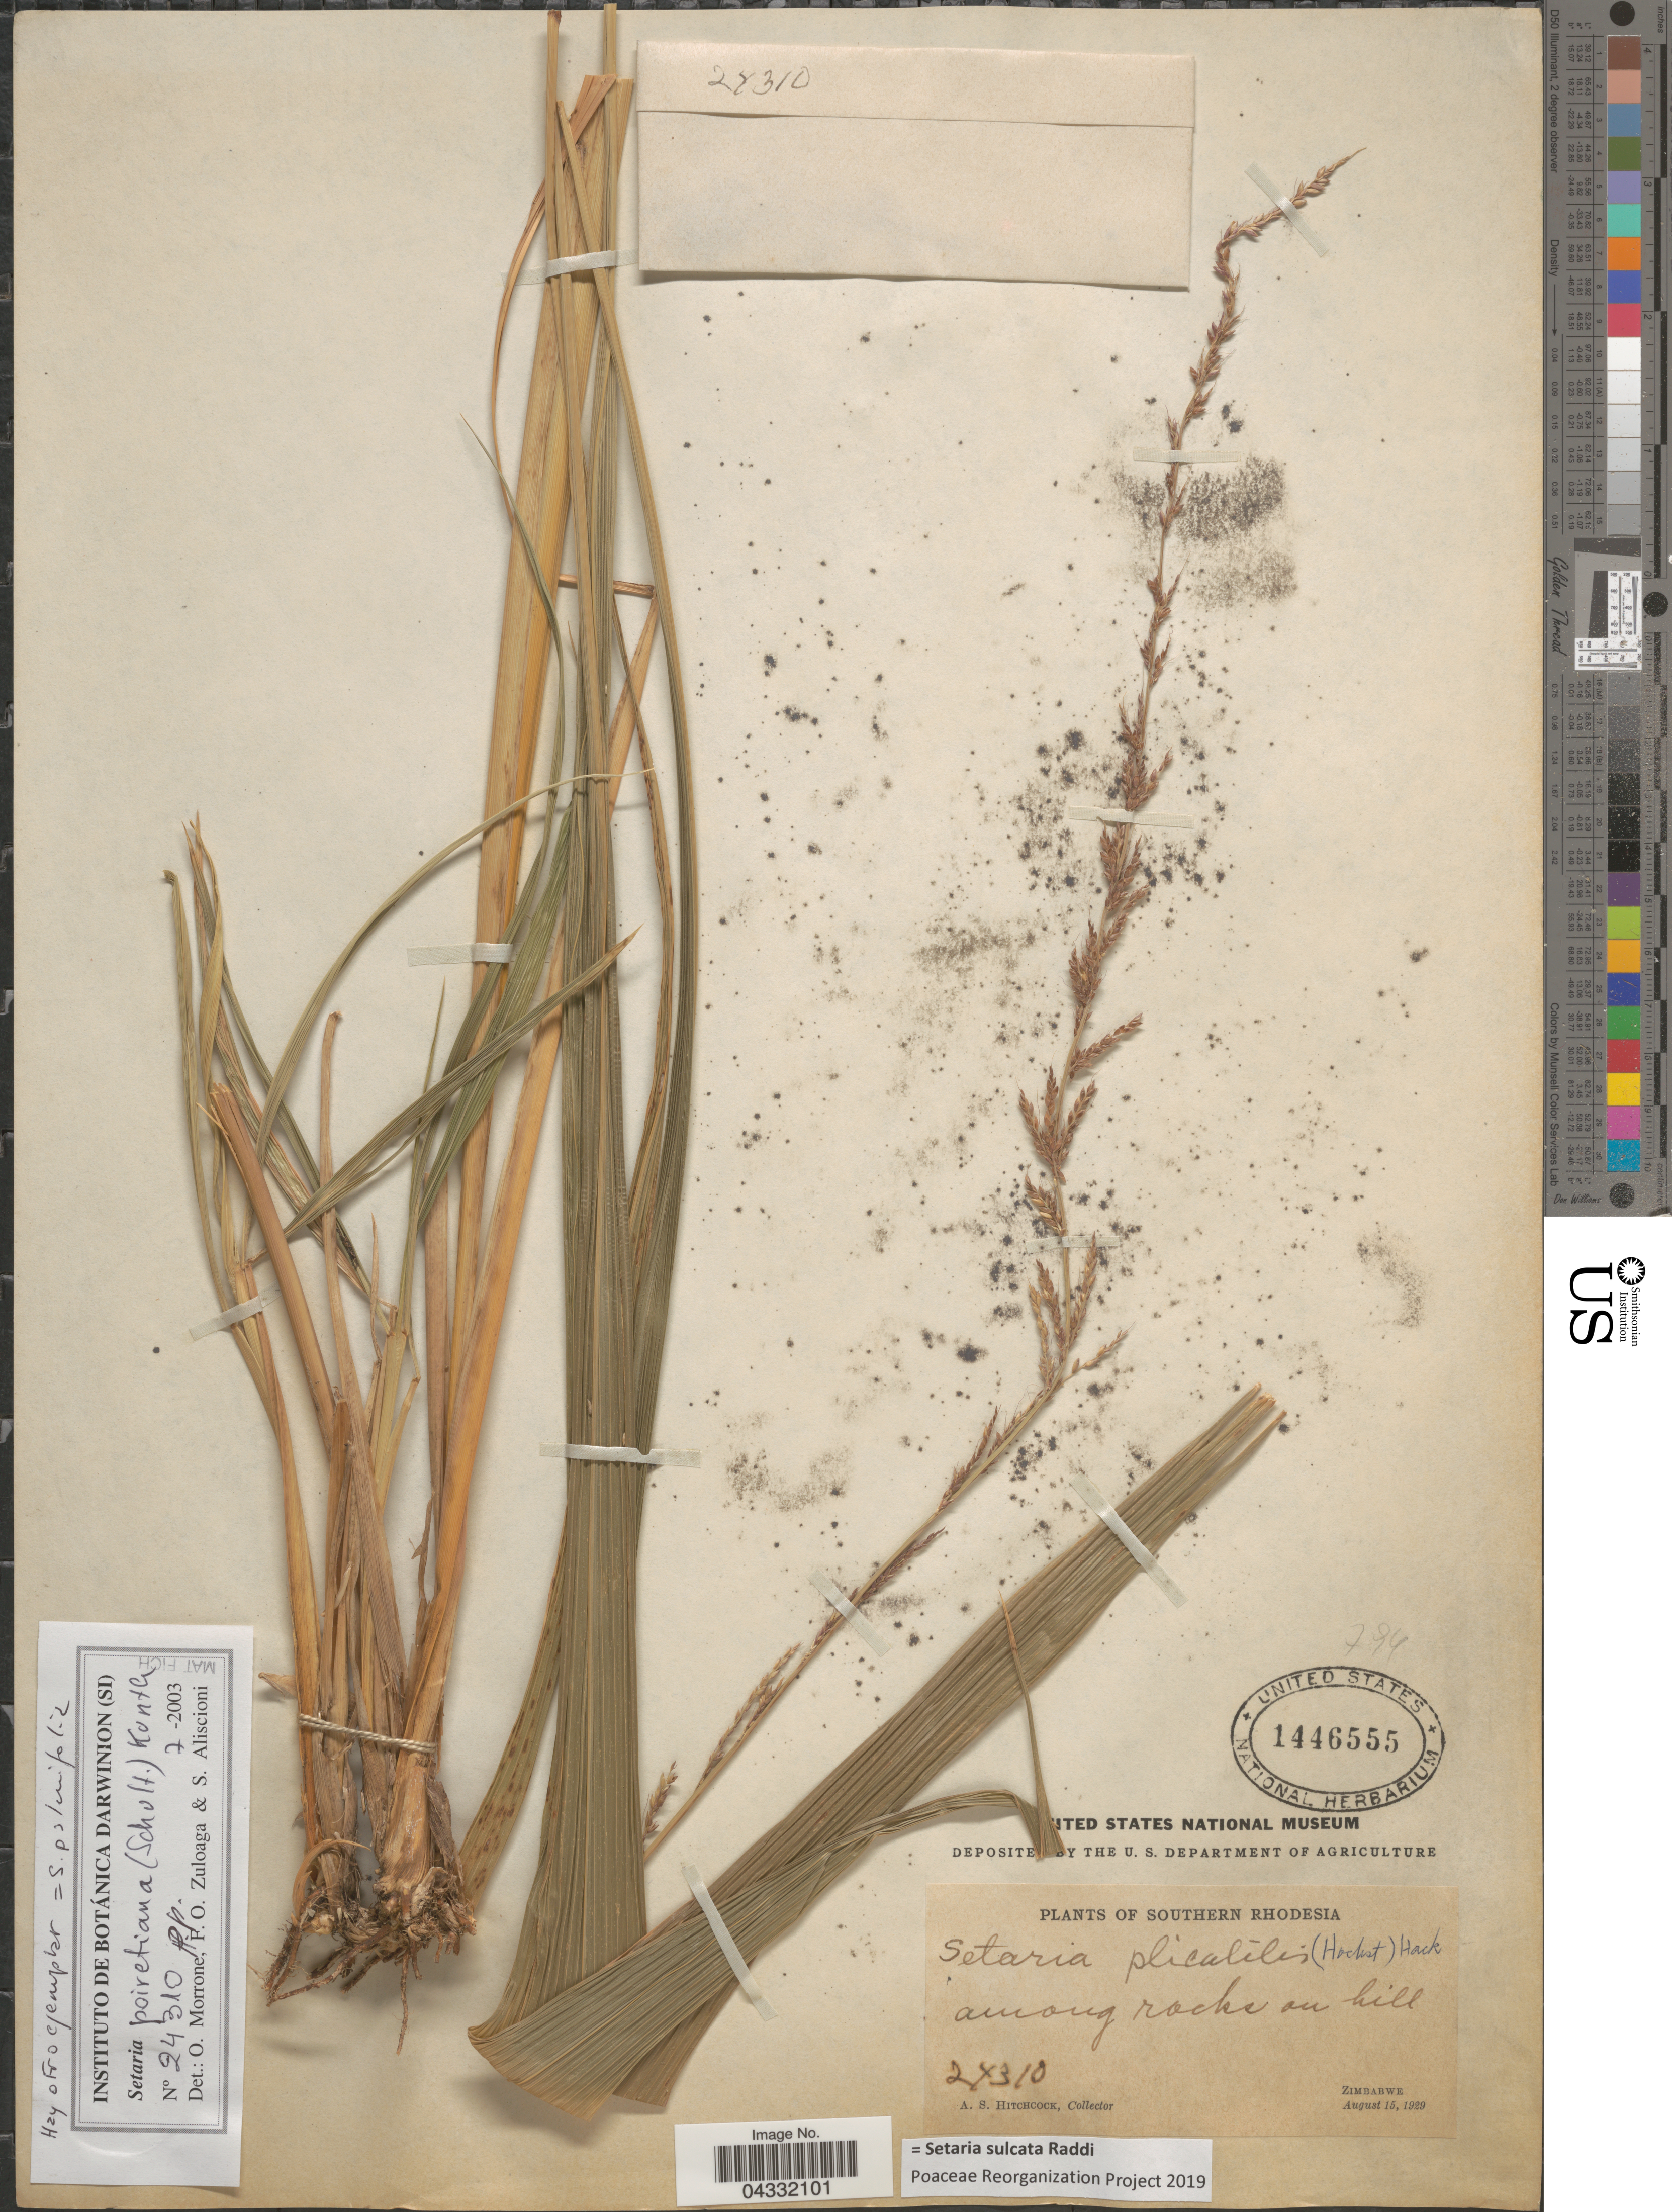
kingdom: Plantae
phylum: Tracheophyta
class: Liliopsida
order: Poales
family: Poaceae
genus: Setaria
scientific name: Setaria sulcata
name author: Raddi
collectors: A. S. Hitchcock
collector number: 24310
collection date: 1929-08-15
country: Zimbabwe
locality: Southern Rhodesia. Among rocks on hill.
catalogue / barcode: US 1446555